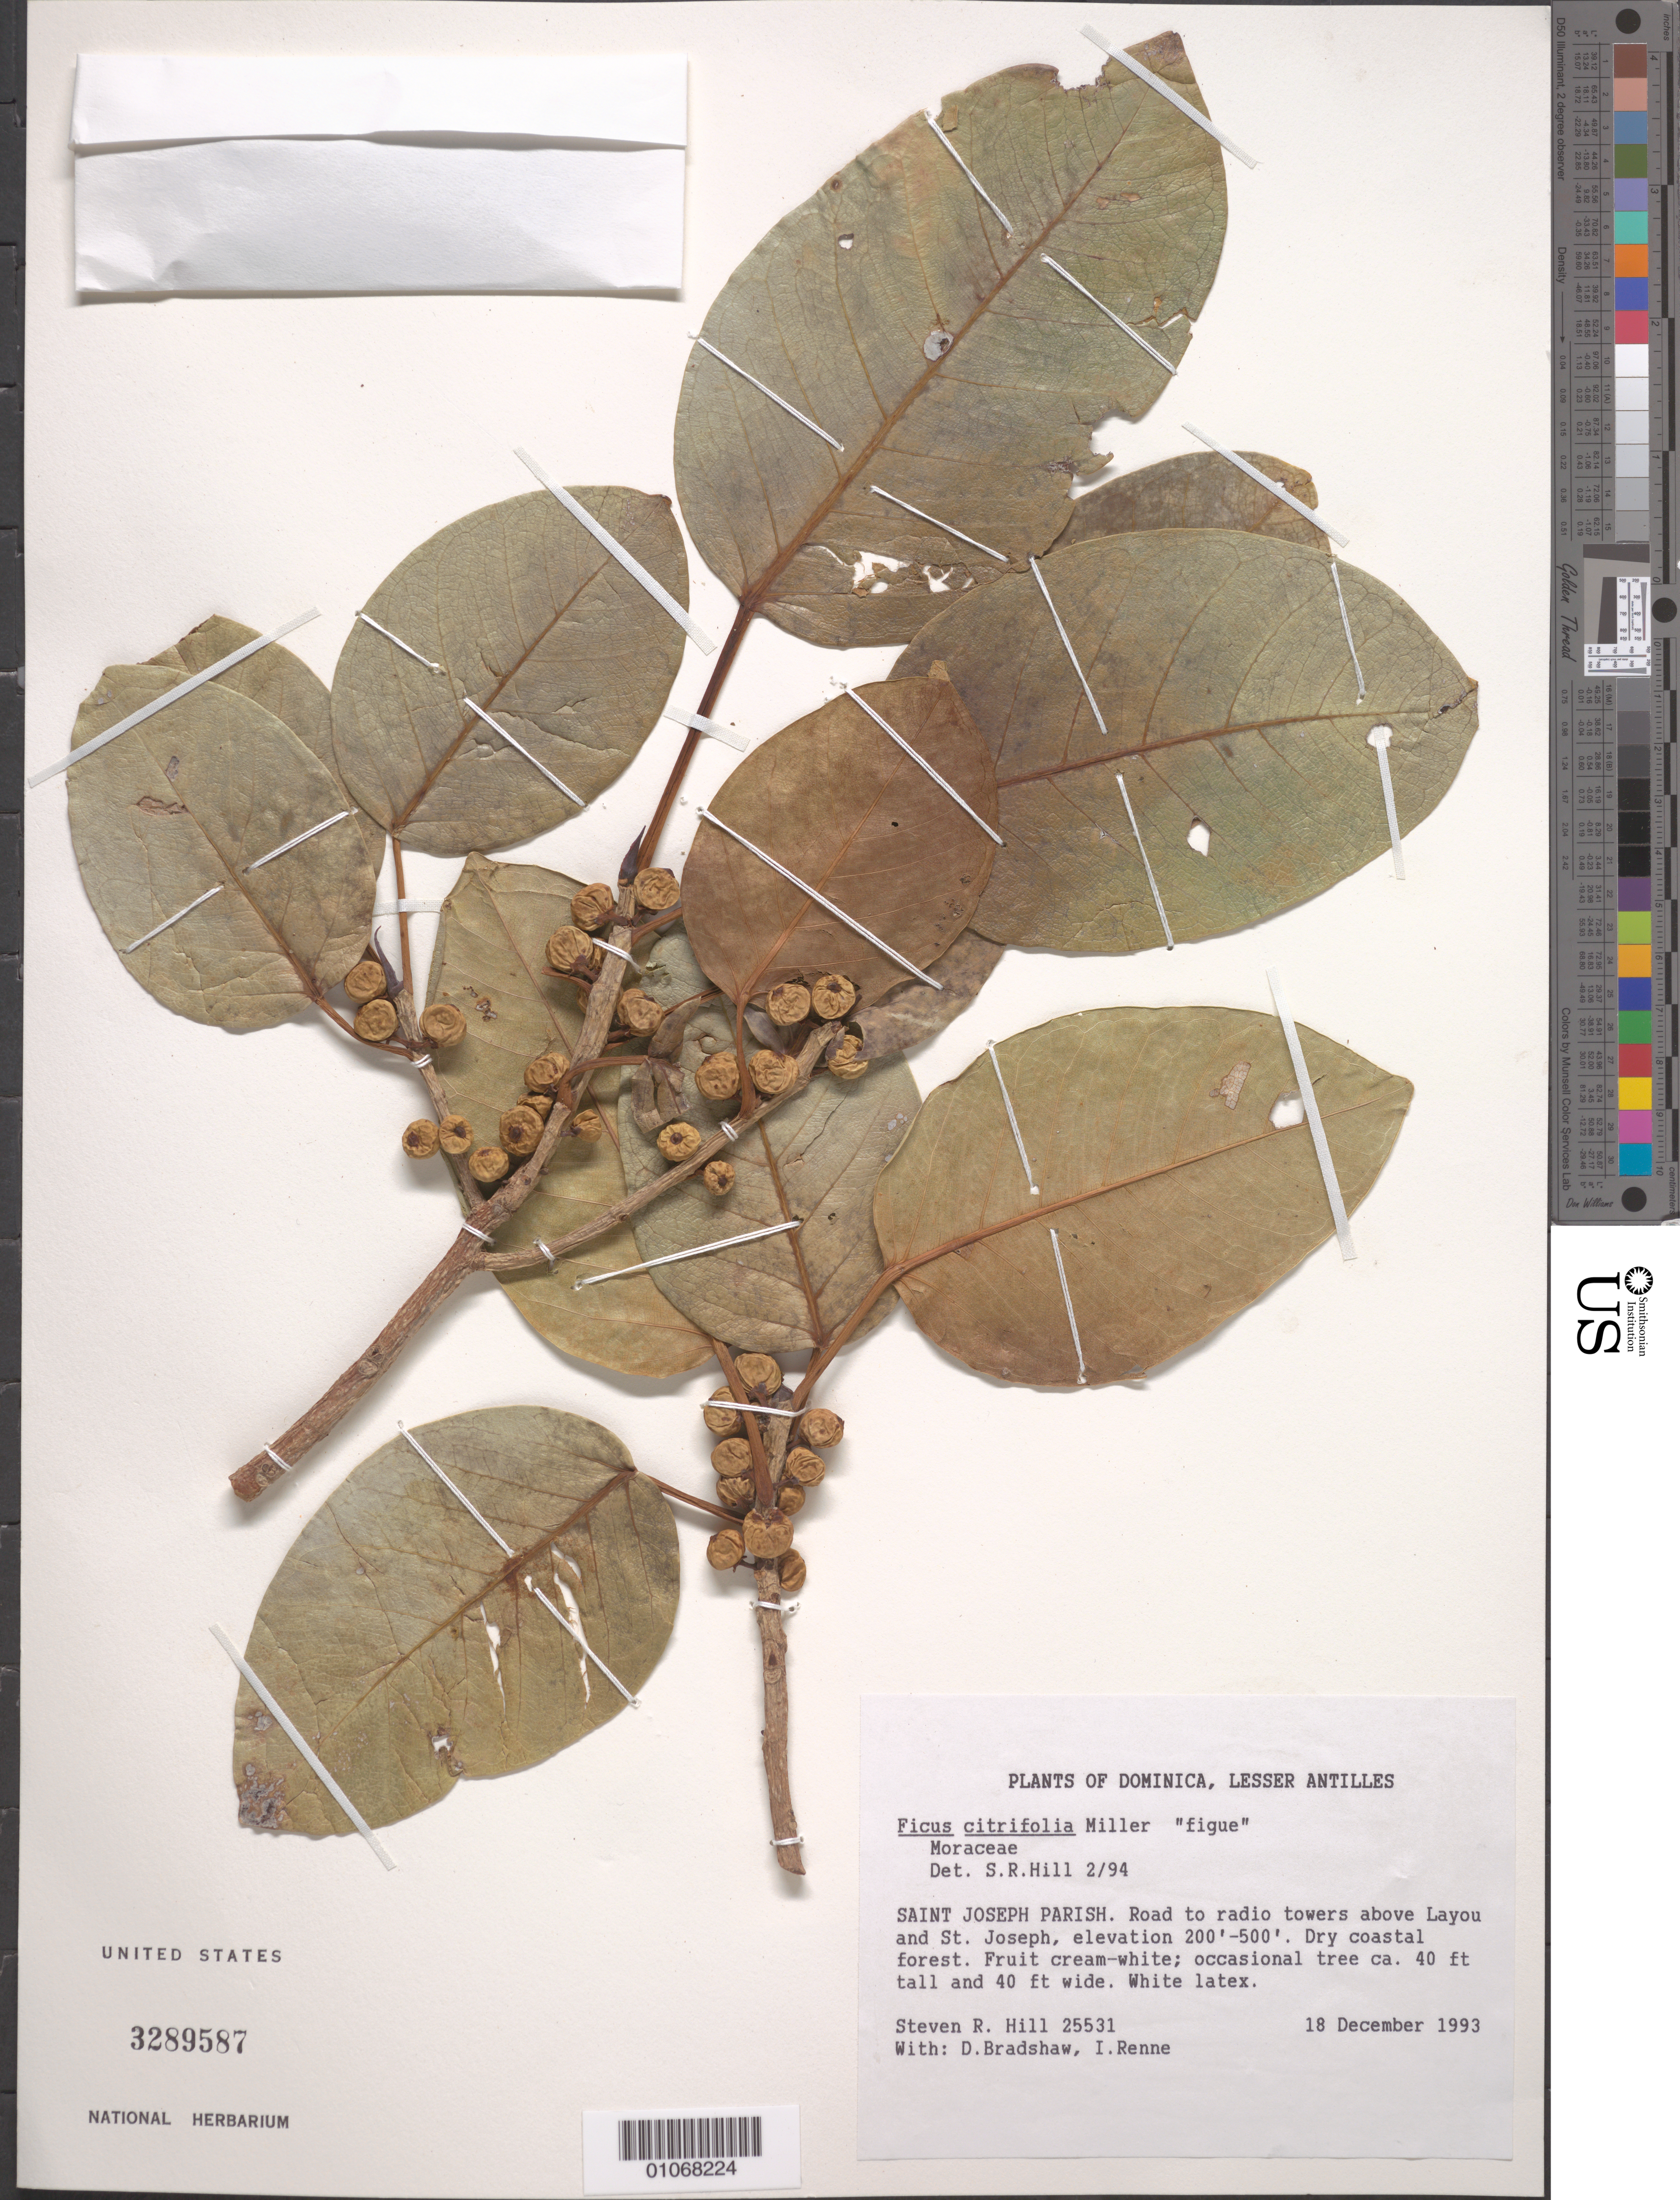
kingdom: Plantae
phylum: Tracheophyta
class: Magnoliopsida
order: Rosales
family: Moraceae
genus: Ficus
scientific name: Ficus citrifolia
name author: Mill.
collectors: S. R. Hill, D. Bradshaw & I. Renne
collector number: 25531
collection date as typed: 18 Dec 1993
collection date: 1993-12-18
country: Dominica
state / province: St. Joseph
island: Dominica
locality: Road to radio towers above Layou and St. Joseph.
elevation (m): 61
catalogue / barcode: US 3289587